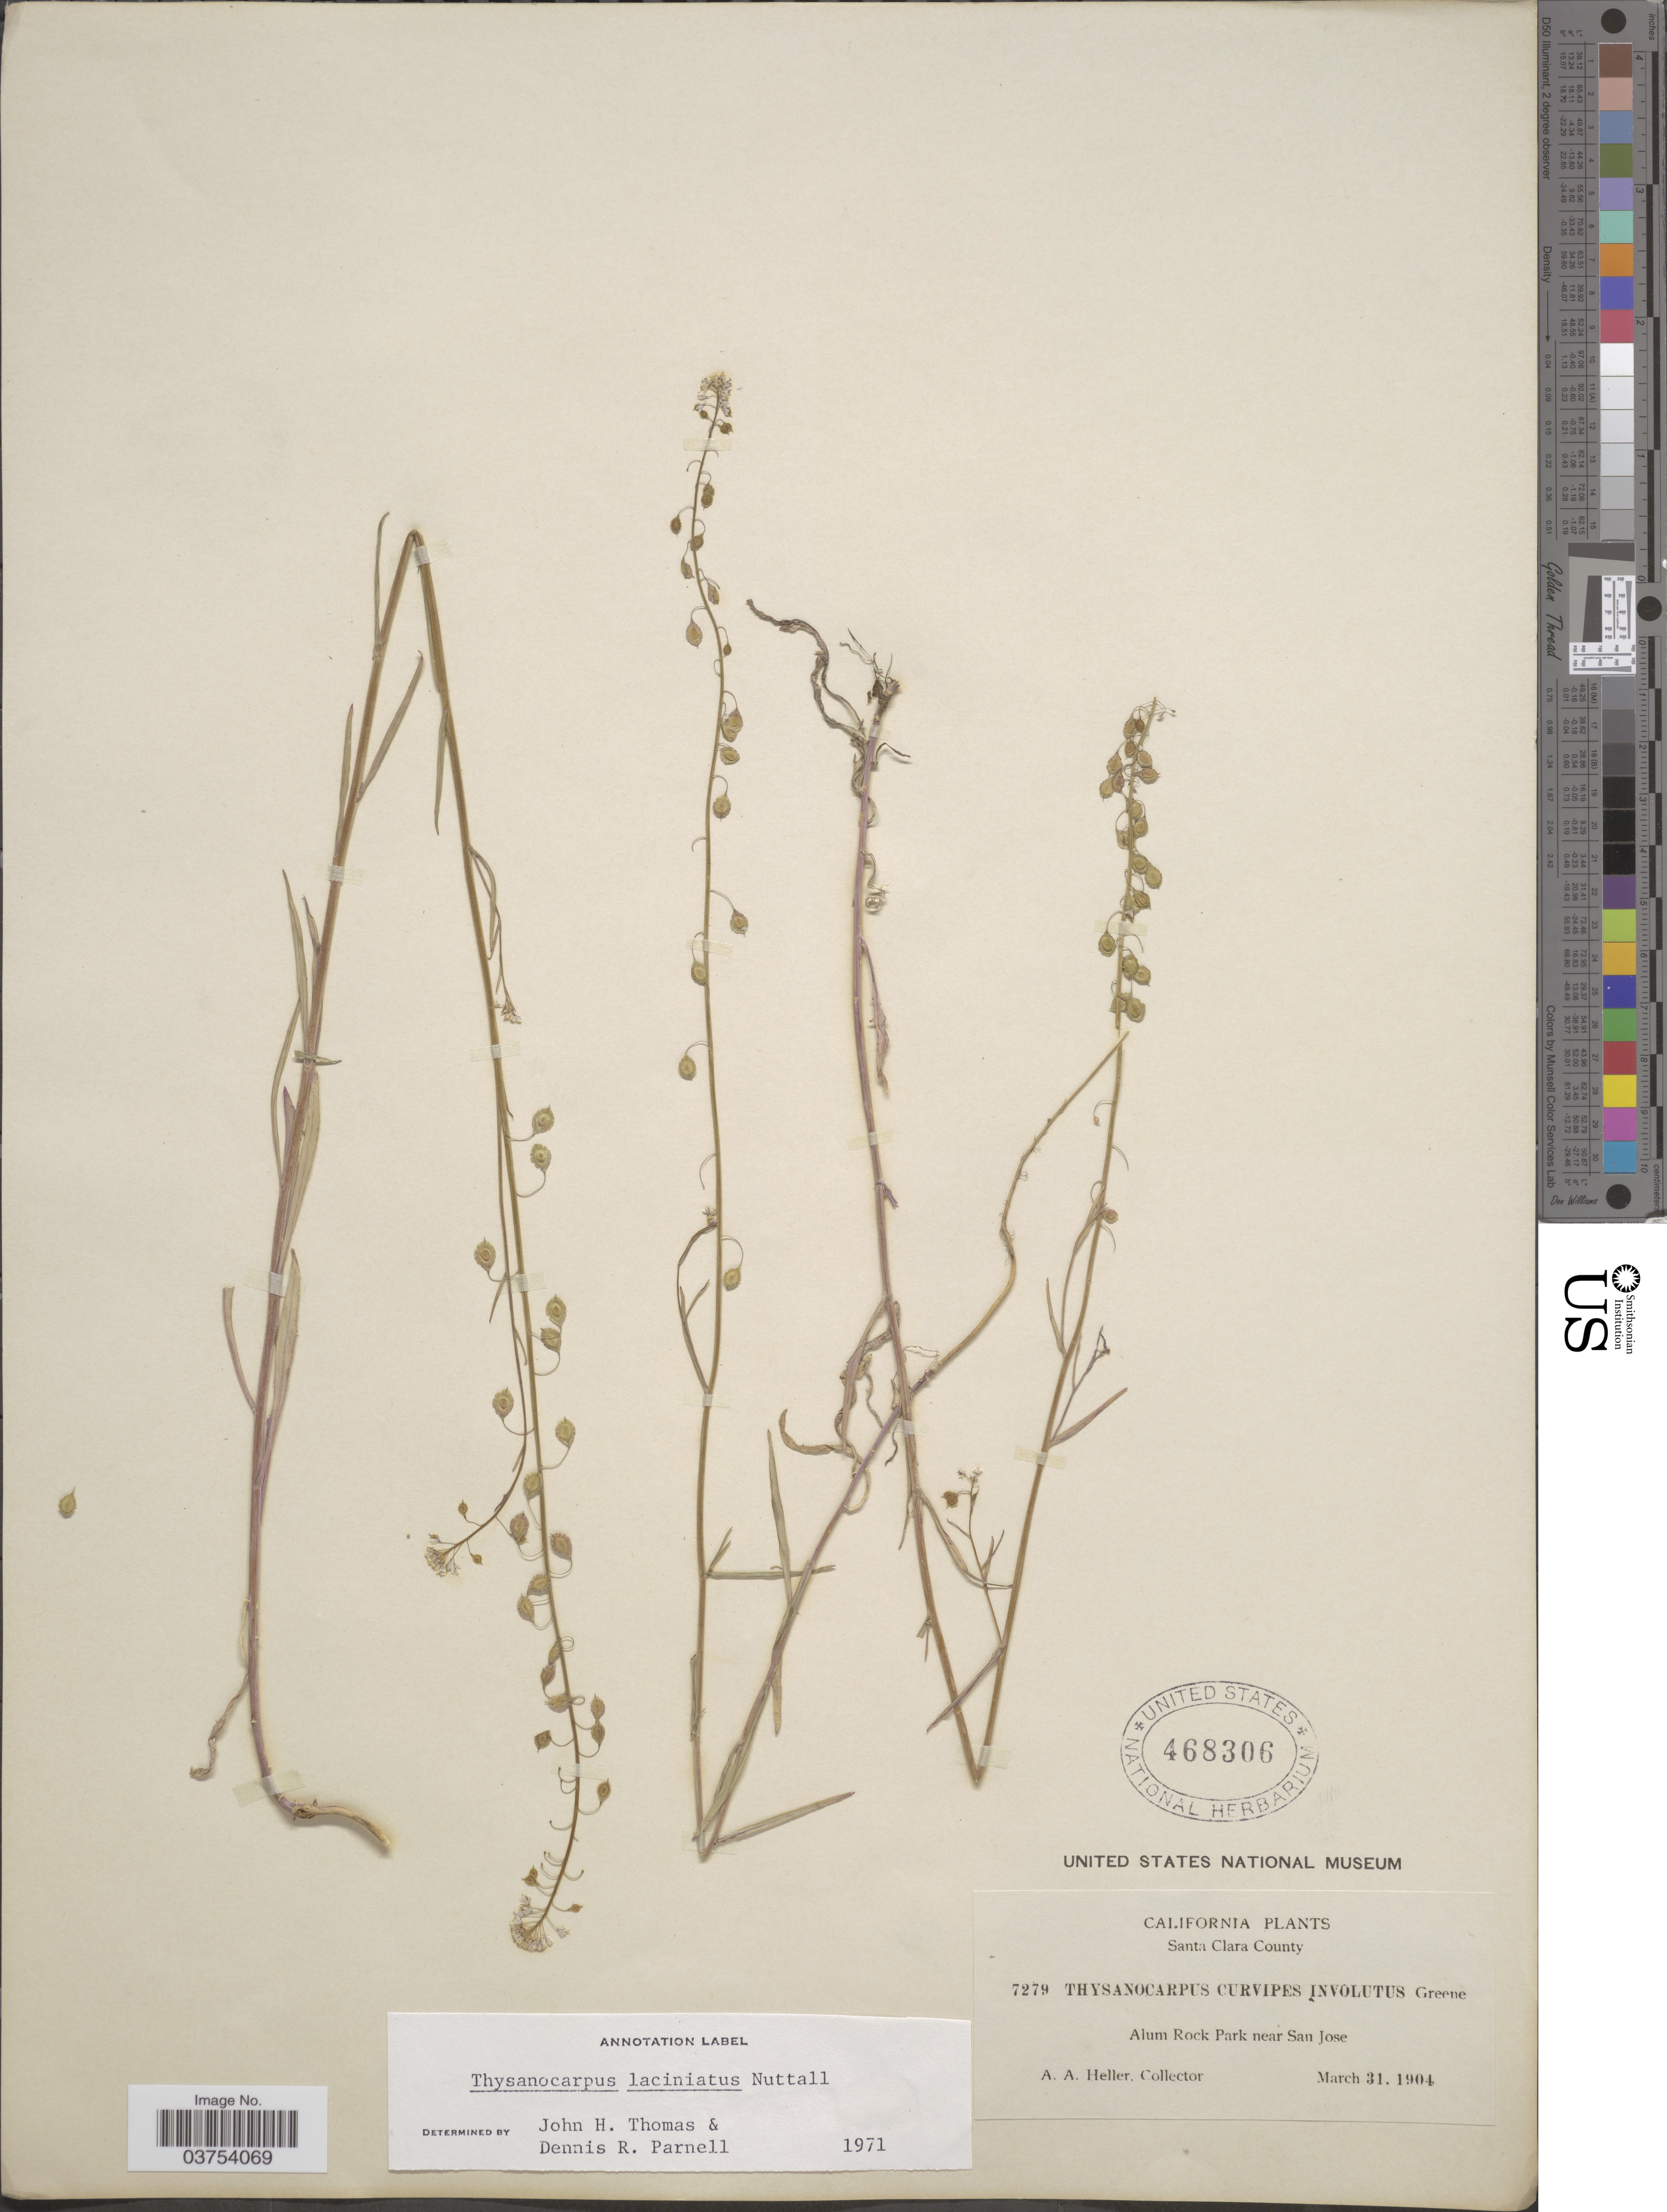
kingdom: Plantae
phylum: Tracheophyta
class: Magnoliopsida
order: Brassicales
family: Brassicaceae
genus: Thysanocarpus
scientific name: Thysanocarpus laciniatus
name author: Nutt. in Torr. & A. Gray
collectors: A. A. Heller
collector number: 7279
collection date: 1904-03-31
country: United States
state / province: California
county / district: Santa Clara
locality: Santa Clara County. Alum Rock Park near San Jose.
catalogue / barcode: US 468306